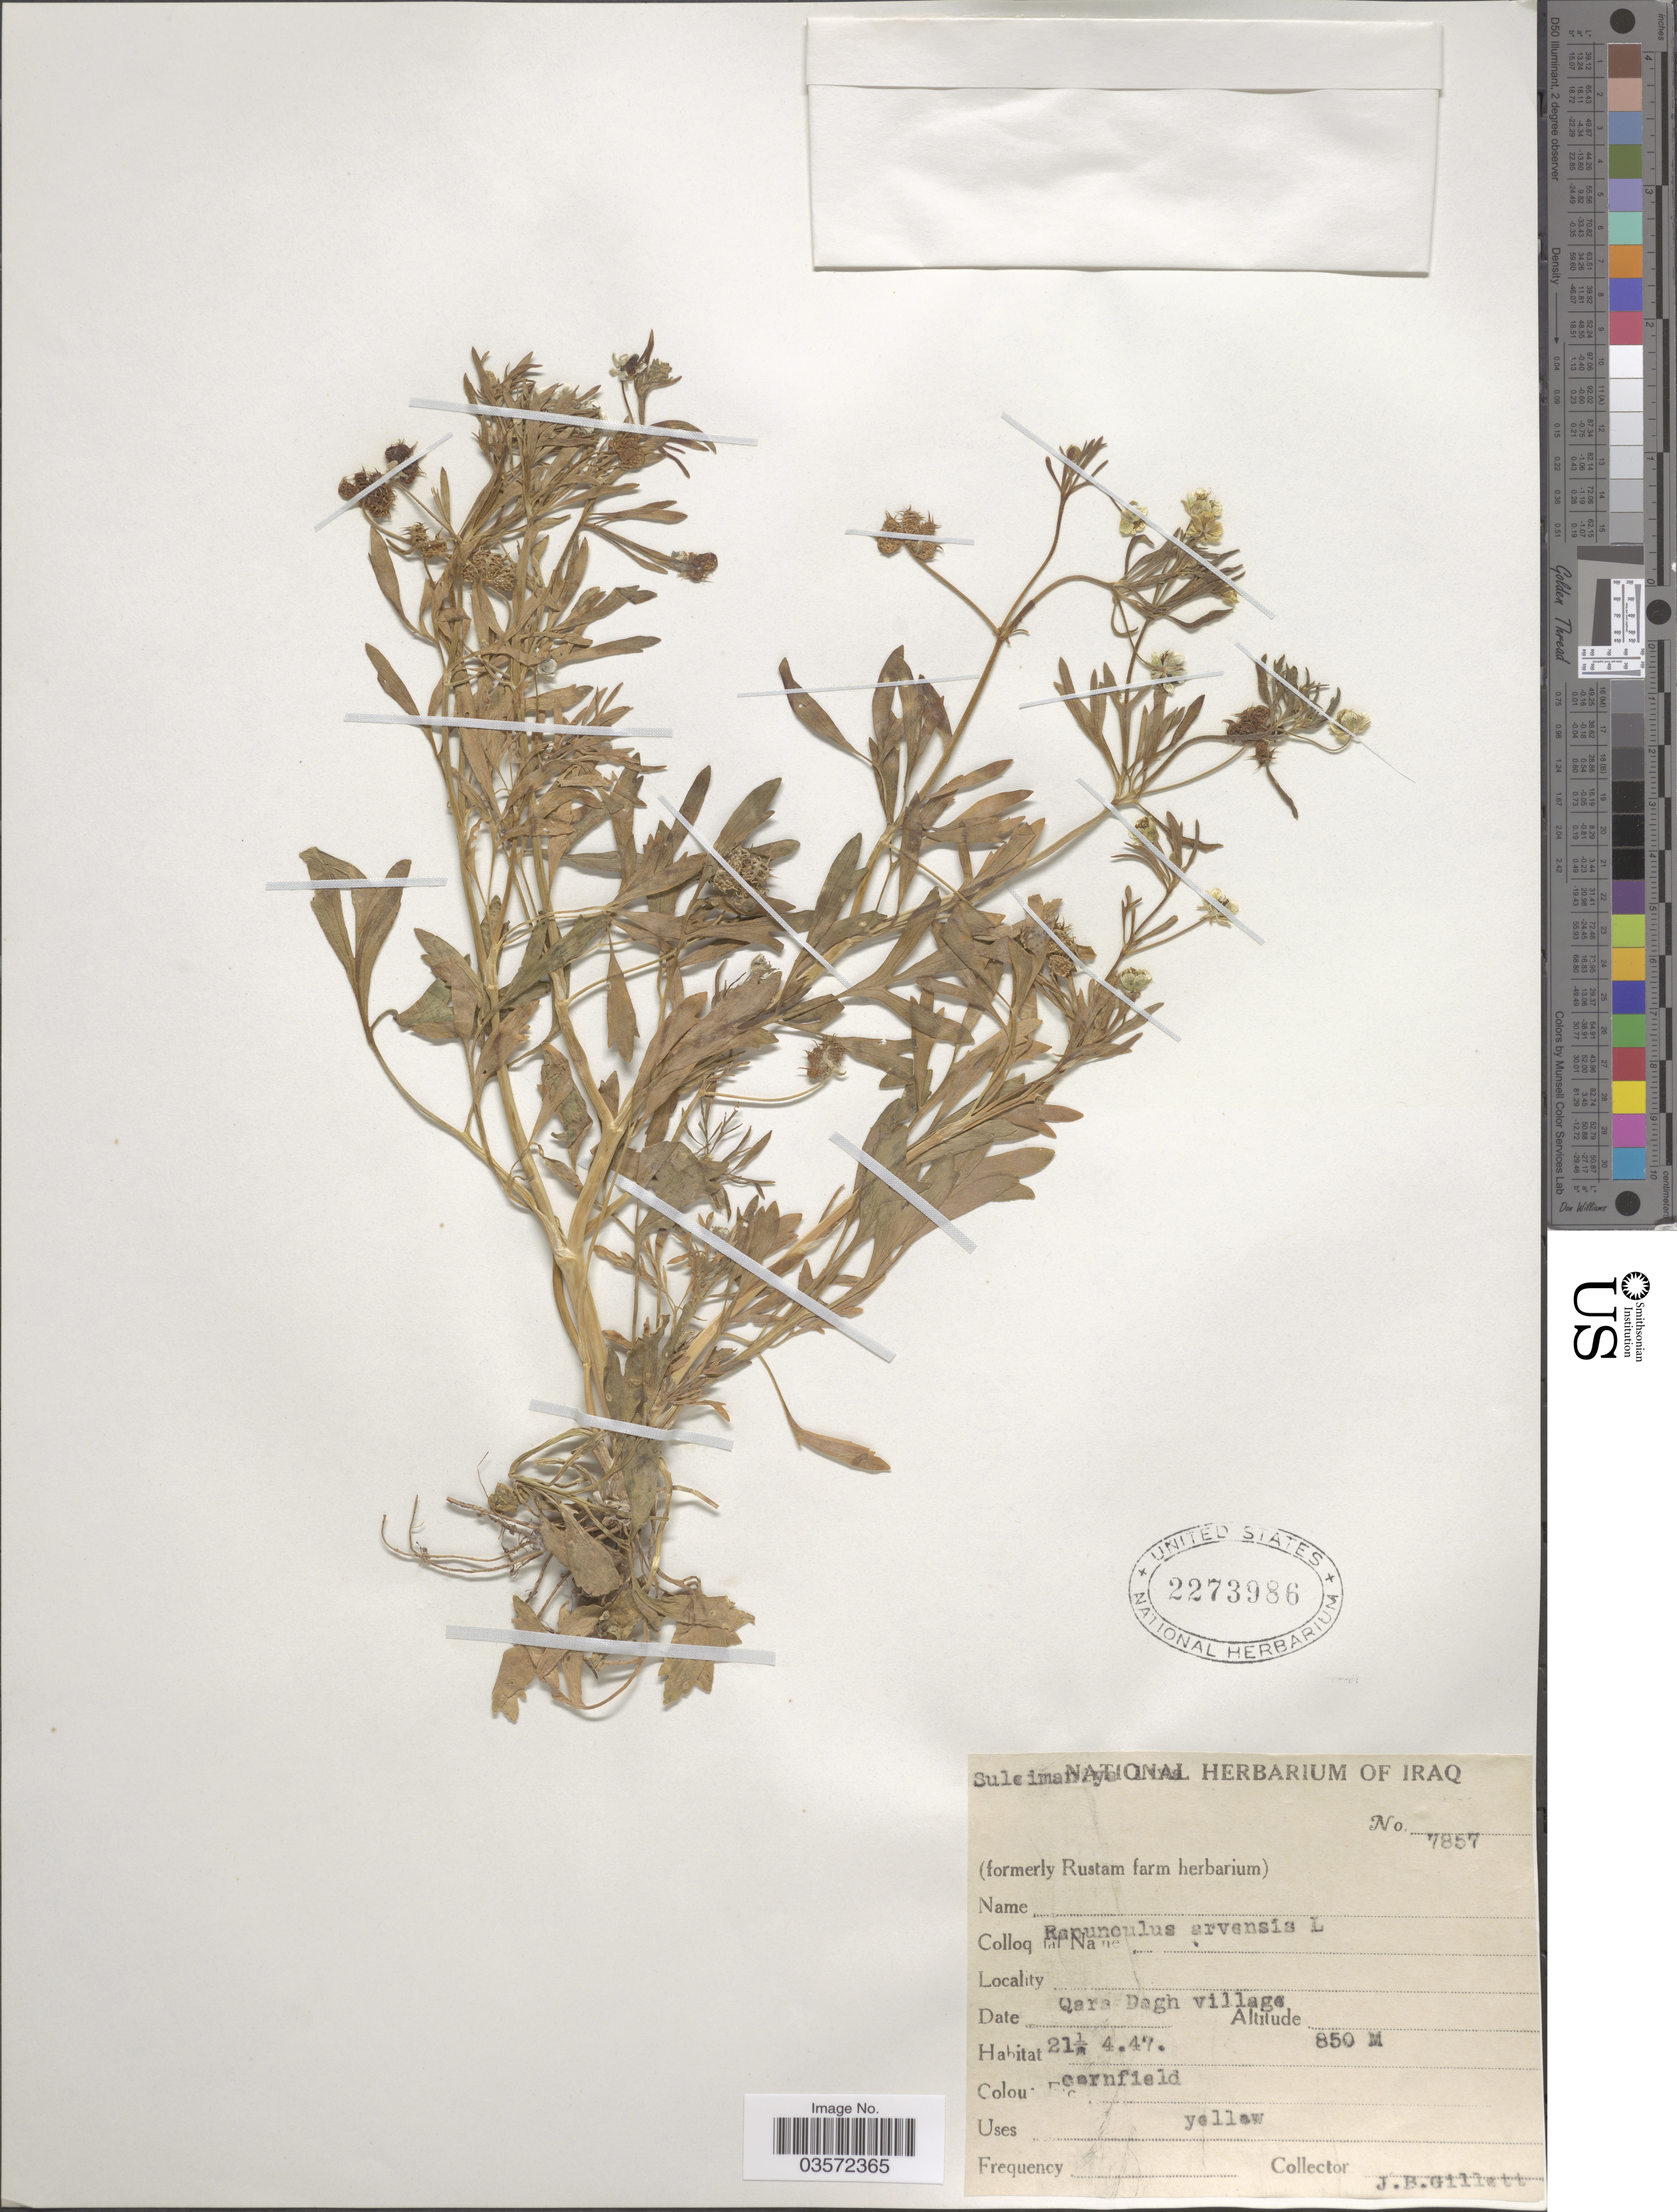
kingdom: Plantae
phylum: Tracheophyta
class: Magnoliopsida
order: Ranunculales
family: Ranunculaceae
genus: Ranunculus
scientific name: Ranunculus arvensis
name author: L.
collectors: J. B. Gillett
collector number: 7857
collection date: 1947-04-21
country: Iraq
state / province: As Sulaymānīyah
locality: Suleimaniya liwa. Qara Dagh village.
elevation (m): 850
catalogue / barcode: US 2273986